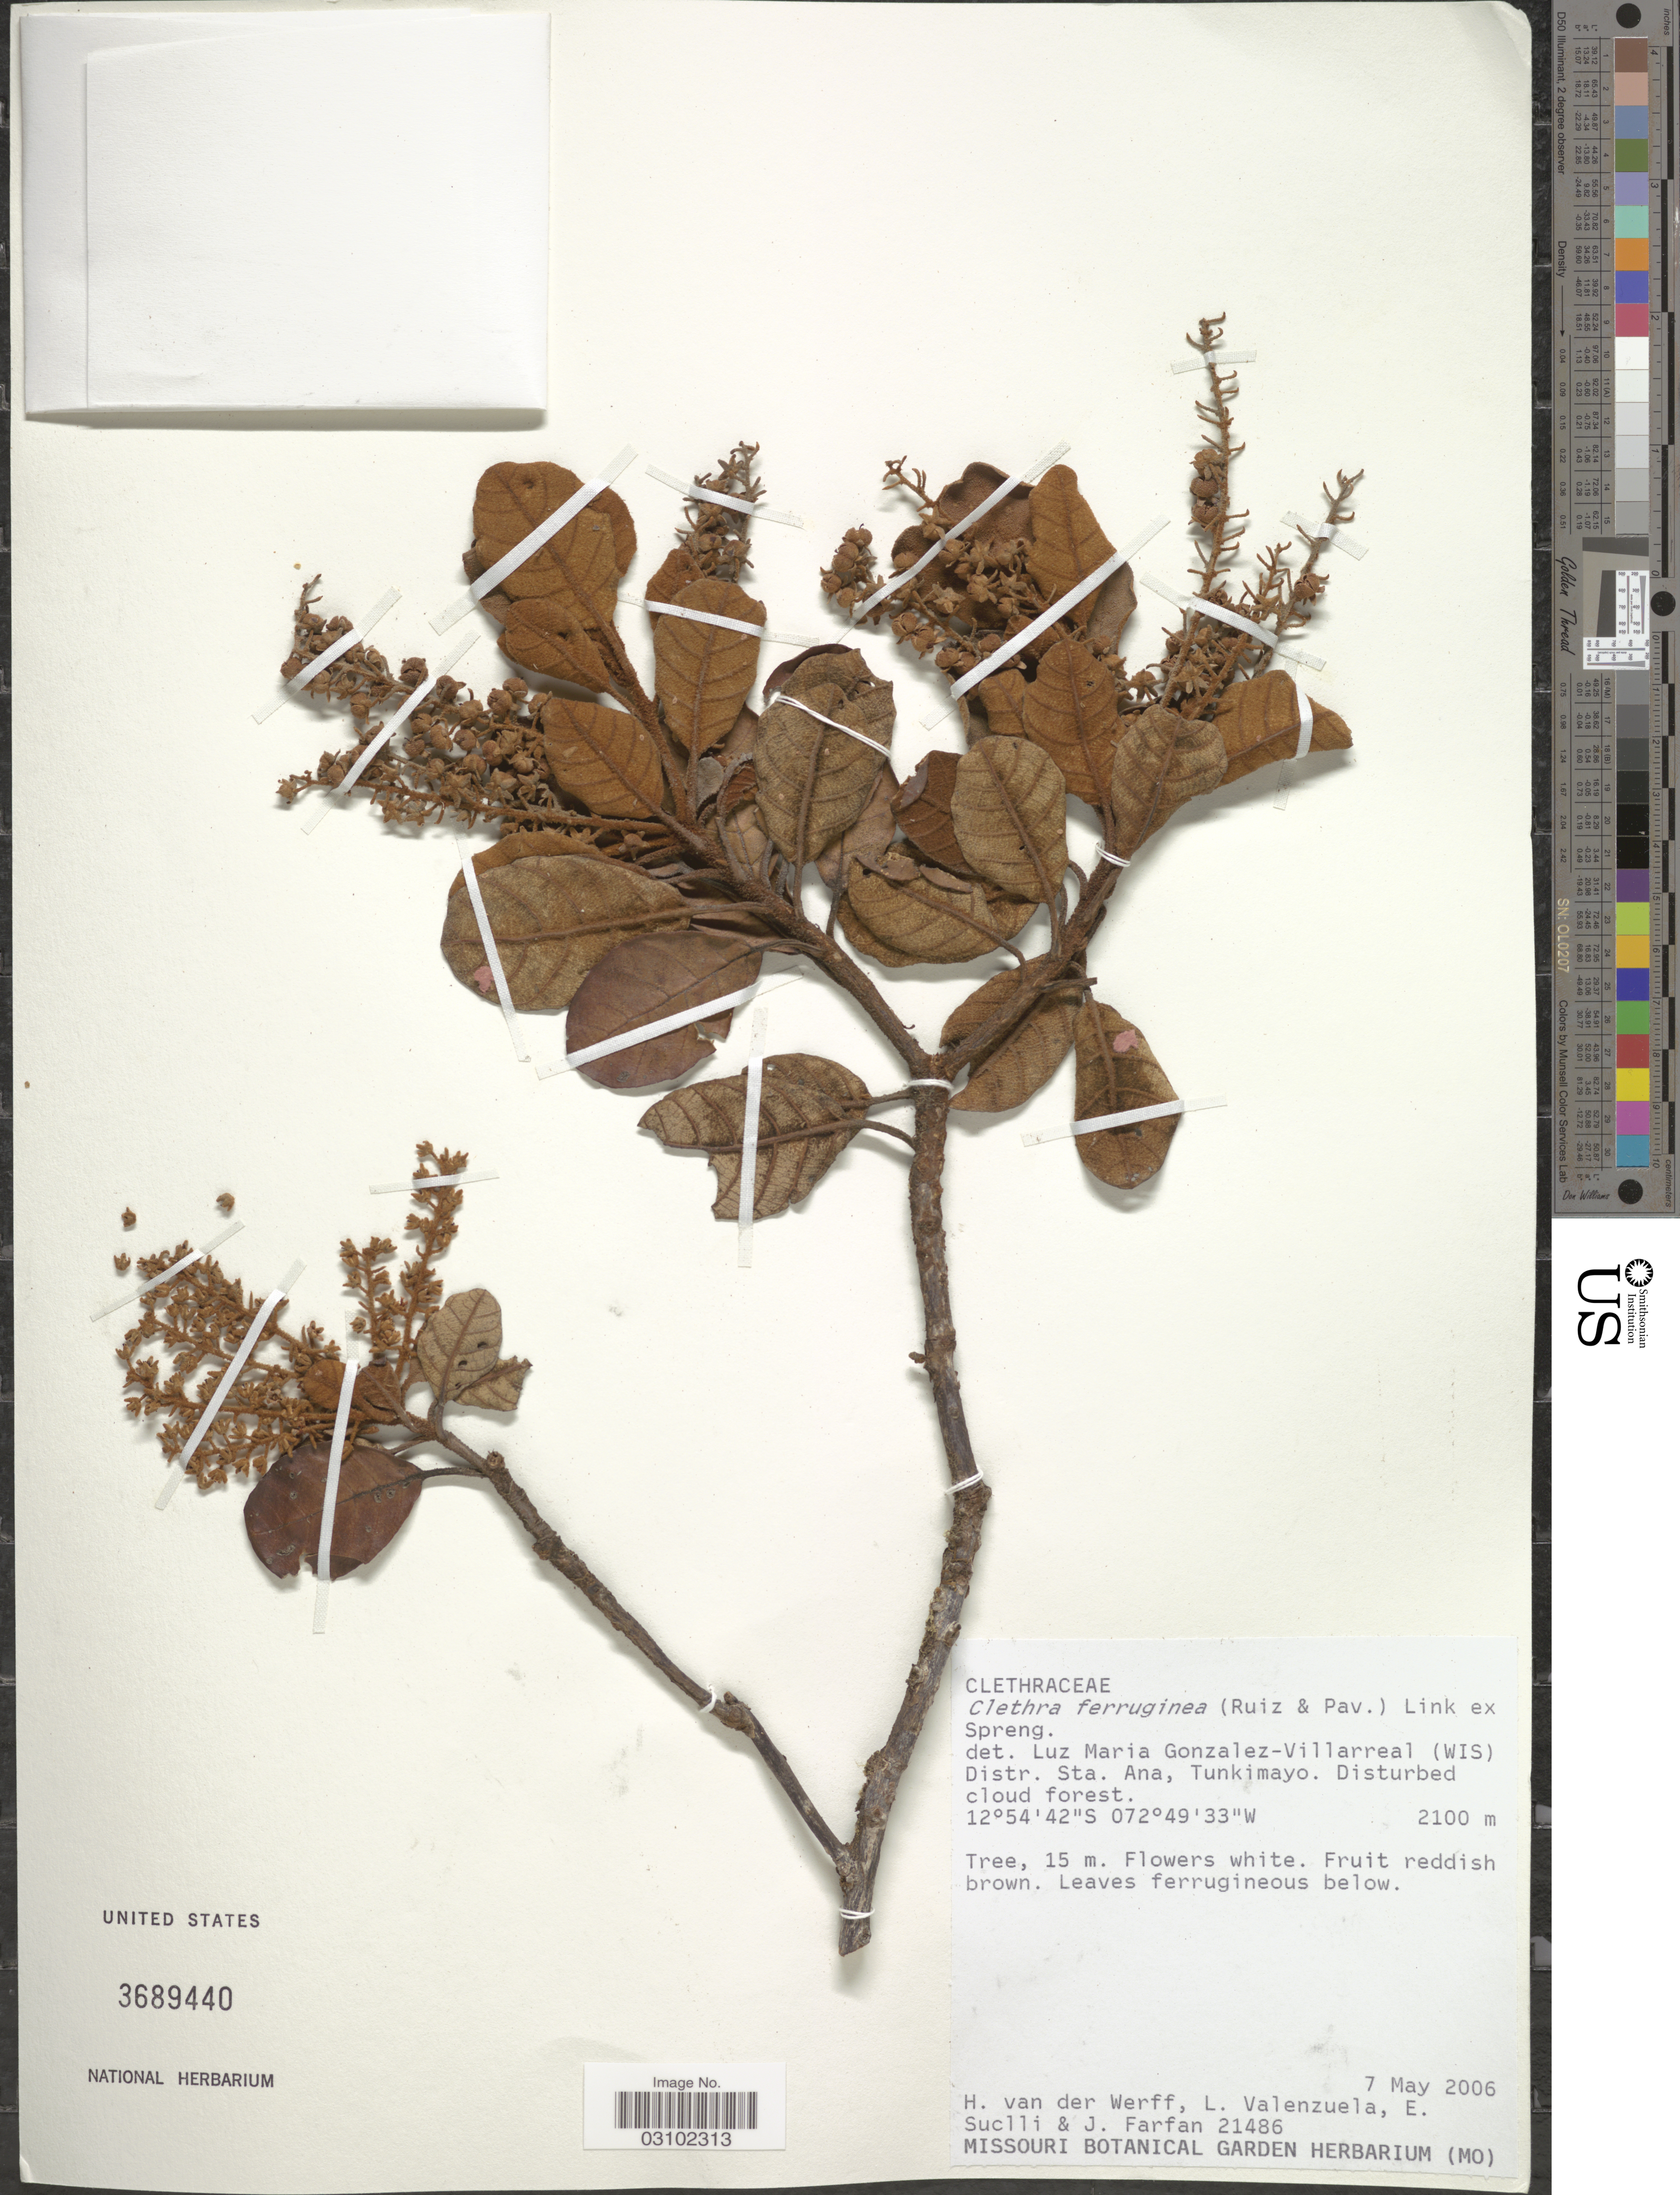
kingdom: Plantae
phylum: Tracheophyta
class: Magnoliopsida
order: Ericales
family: Clethraceae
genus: Clethra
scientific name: Clethra ferruginea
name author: (Ruiz & Pav.) Link ex Spreng.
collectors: H. van der Werff, L. Valenzuela, E. Suclli & J. Farfán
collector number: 21486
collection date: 2006-05-07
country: Peru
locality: Distr. Sta. Ana, Tunkimayo.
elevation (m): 2100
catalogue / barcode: US 3689440